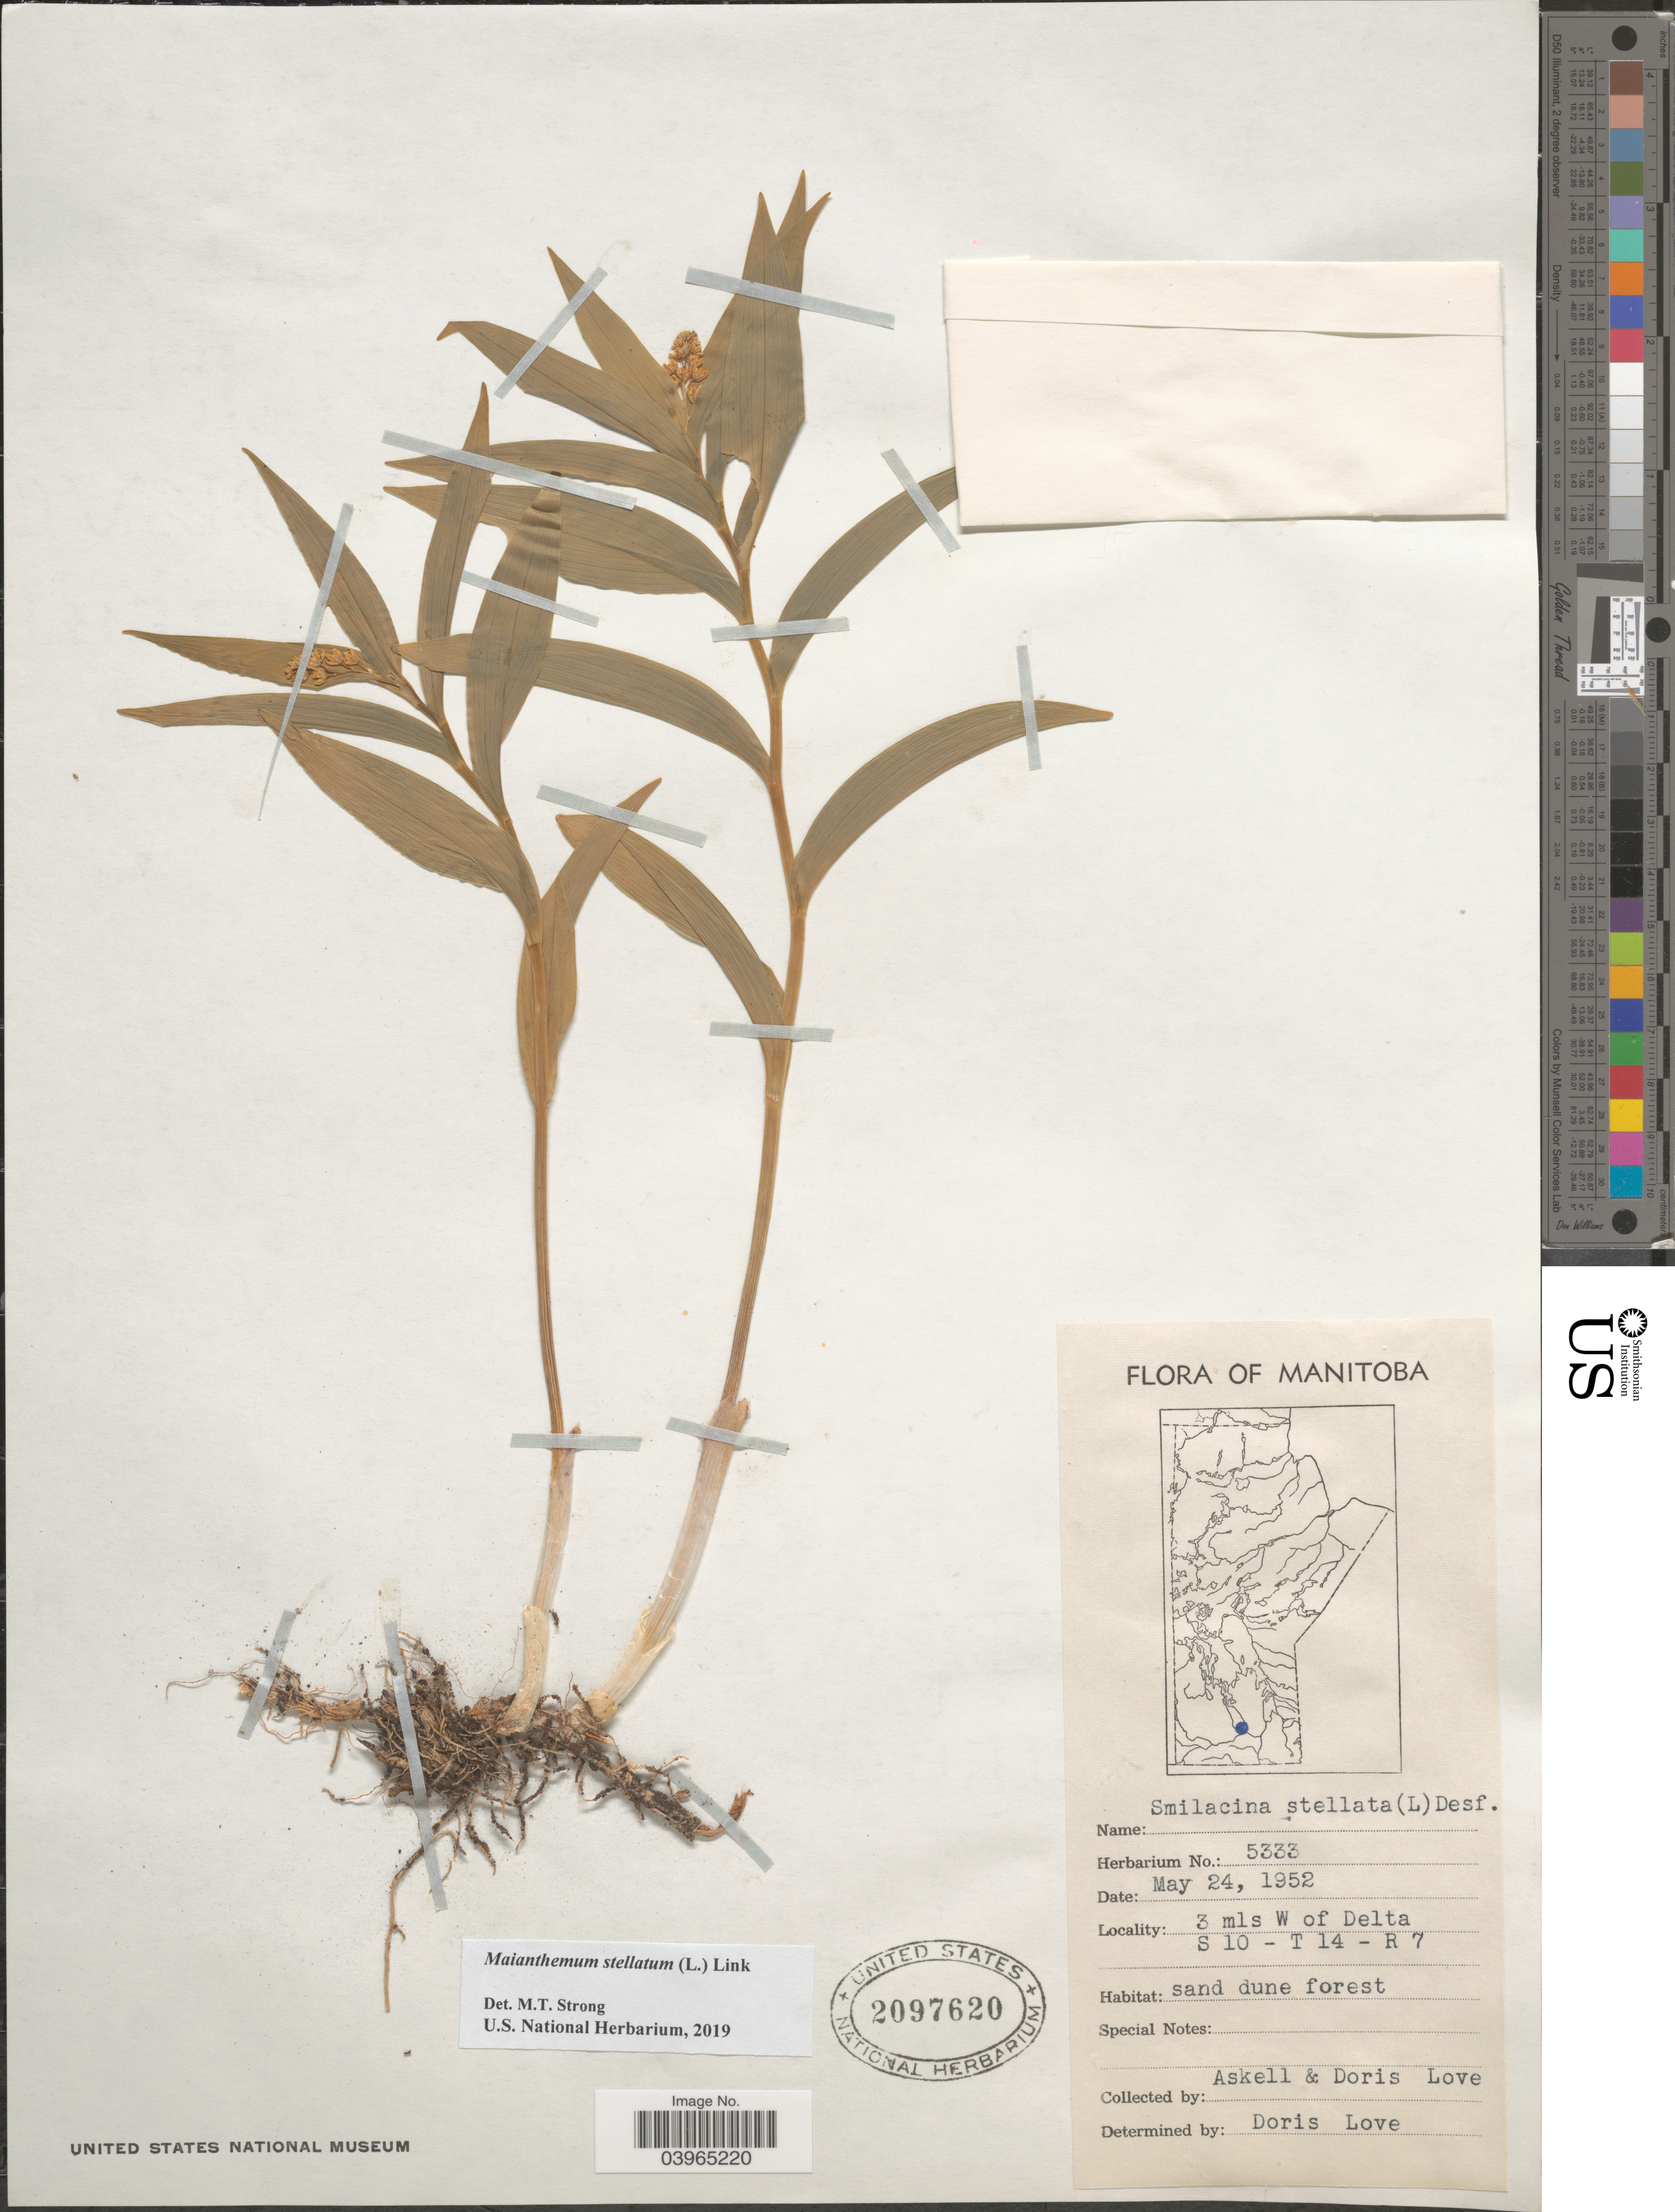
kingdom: Plantae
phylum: Tracheophyta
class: Liliopsida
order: Asparagales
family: Asparagaceae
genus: Maianthemum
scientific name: Maianthemum stellatum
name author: (L.) Link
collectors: Á. Löve & D. Löve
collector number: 5333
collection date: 1952-05-24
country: Canada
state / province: Manitoba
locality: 3 mls W of Delta S 10 - T 14 - R 7.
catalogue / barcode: US 2097620